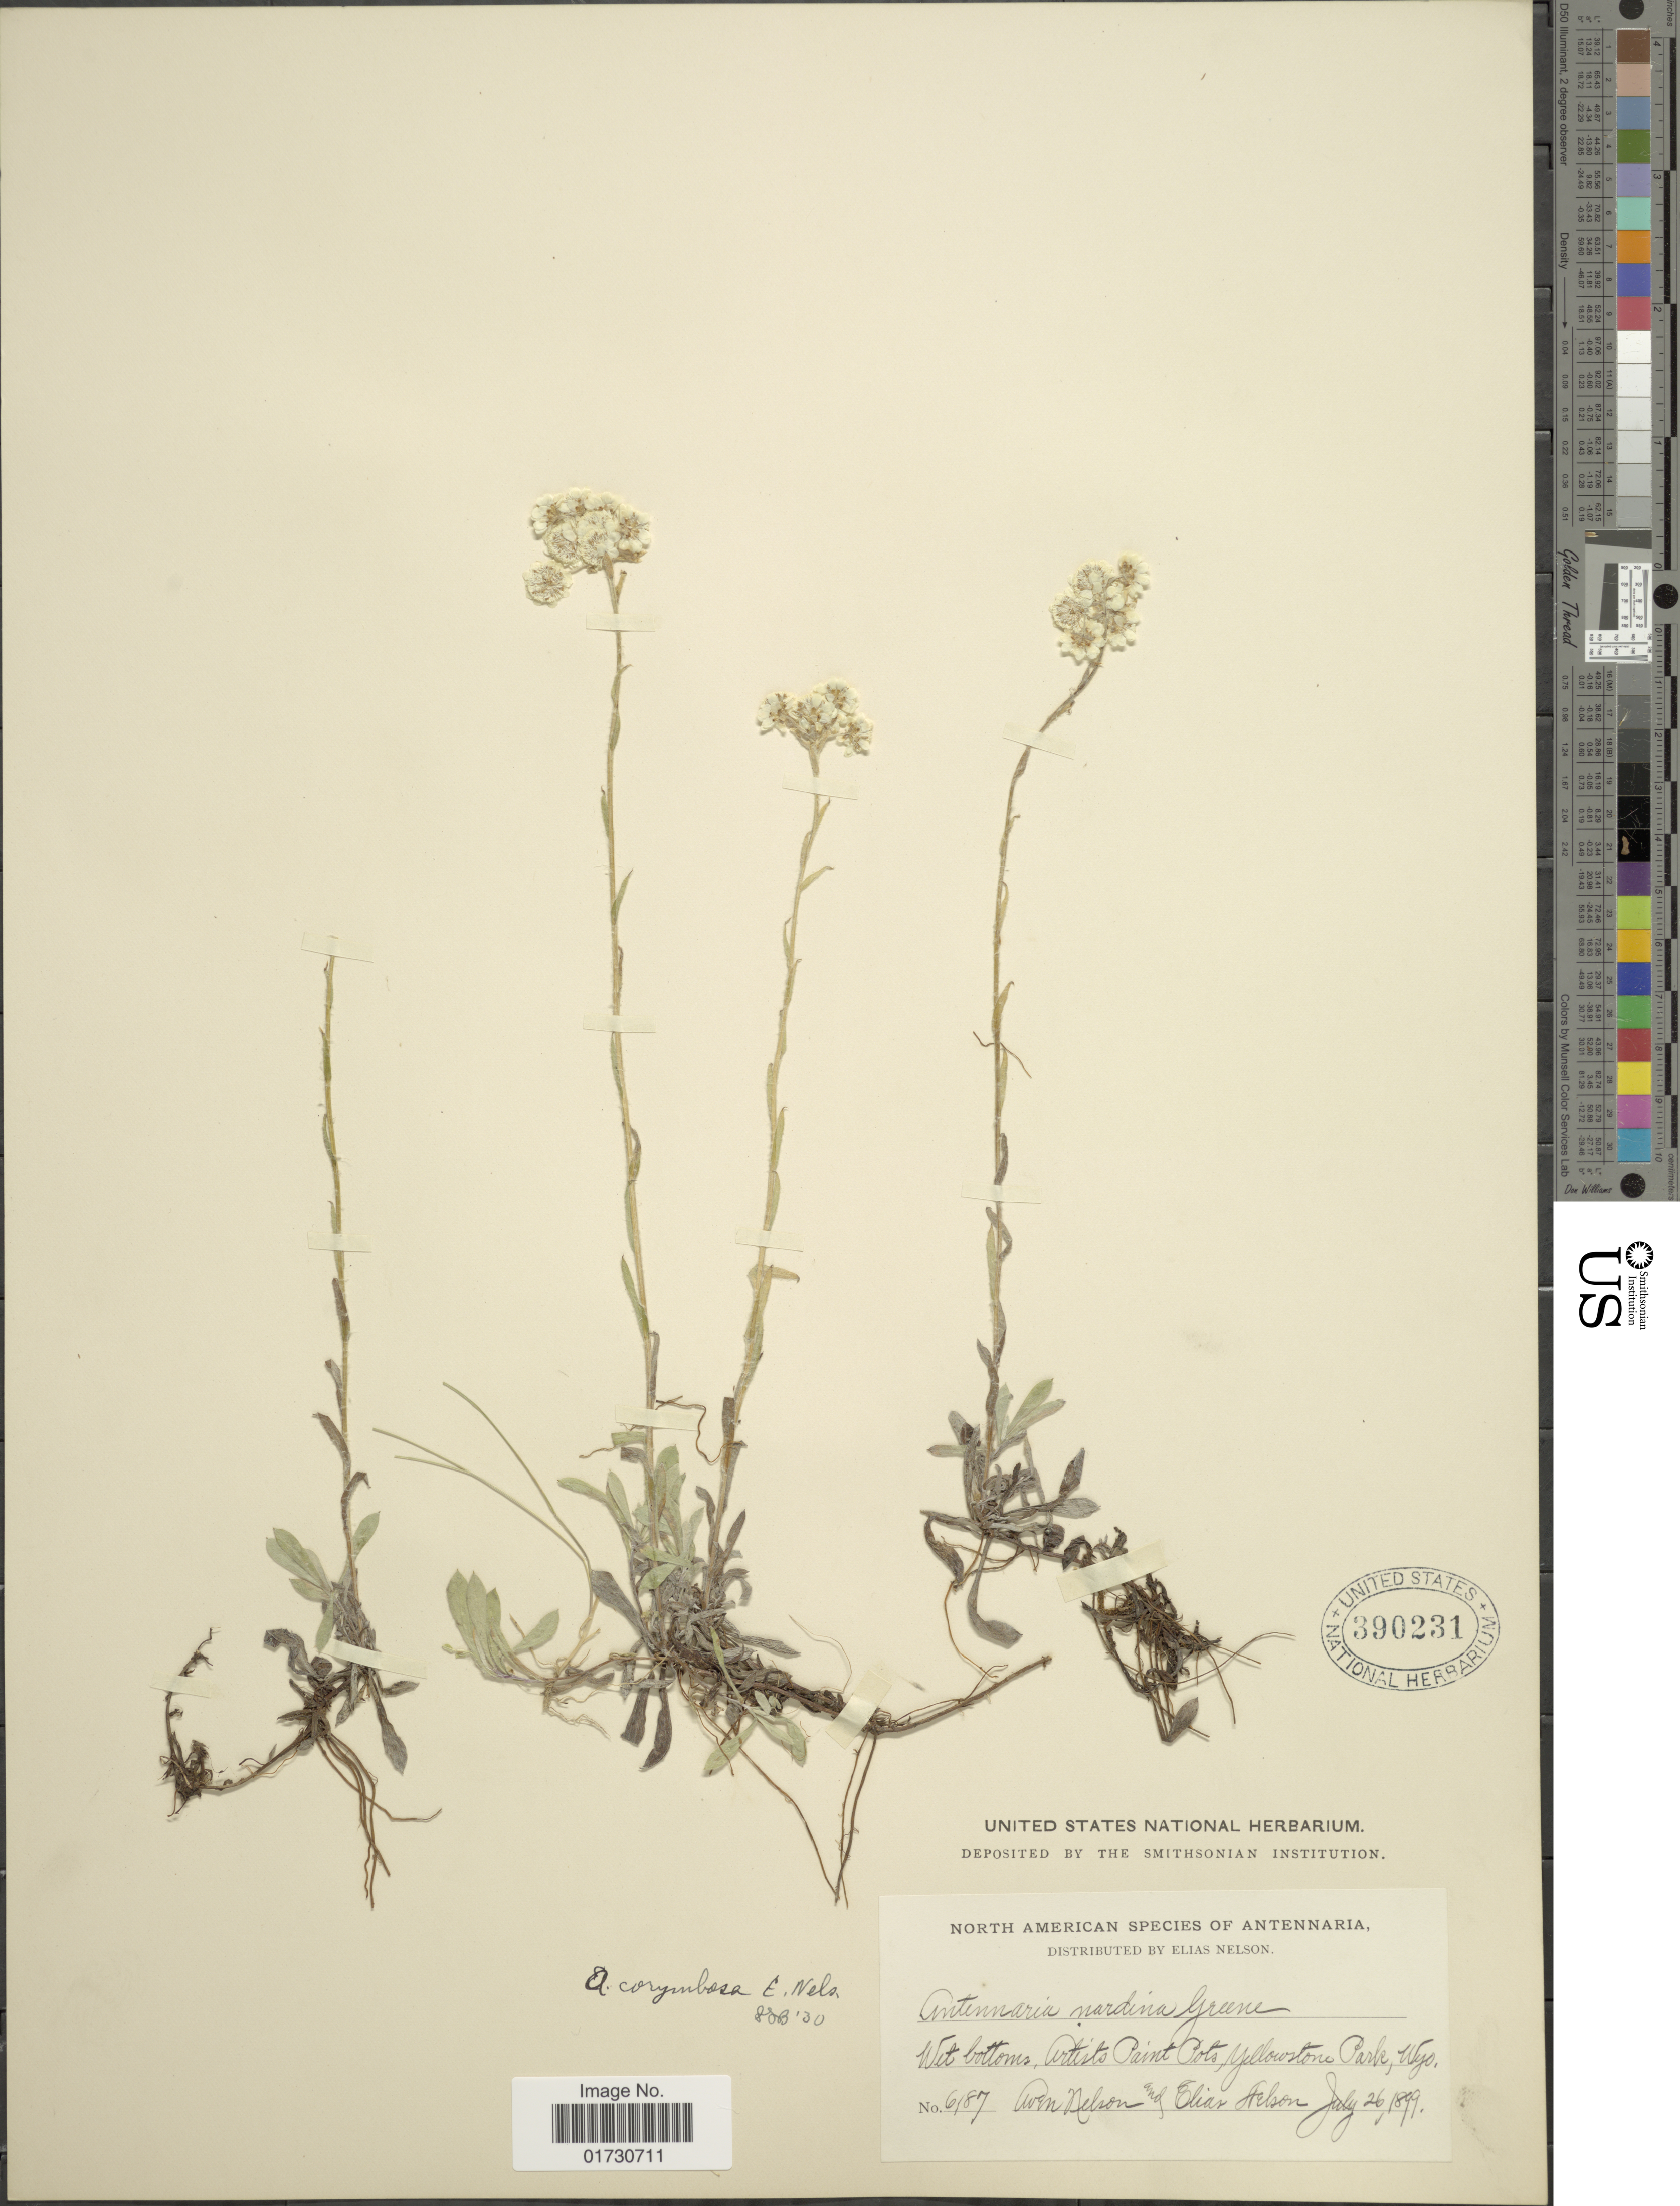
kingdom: Plantae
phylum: Tracheophyta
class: Magnoliopsida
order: Asterales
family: Asteraceae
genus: Antennaria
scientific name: Antennaria corymbosa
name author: E.E. Nelson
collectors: A. Nelson & E. Nelson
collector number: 6187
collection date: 1899-07-26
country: United States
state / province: Wyoming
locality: Wet bottoms, Artesto Paint Pots, Yellowstone park, Wyo.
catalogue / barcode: US 390231